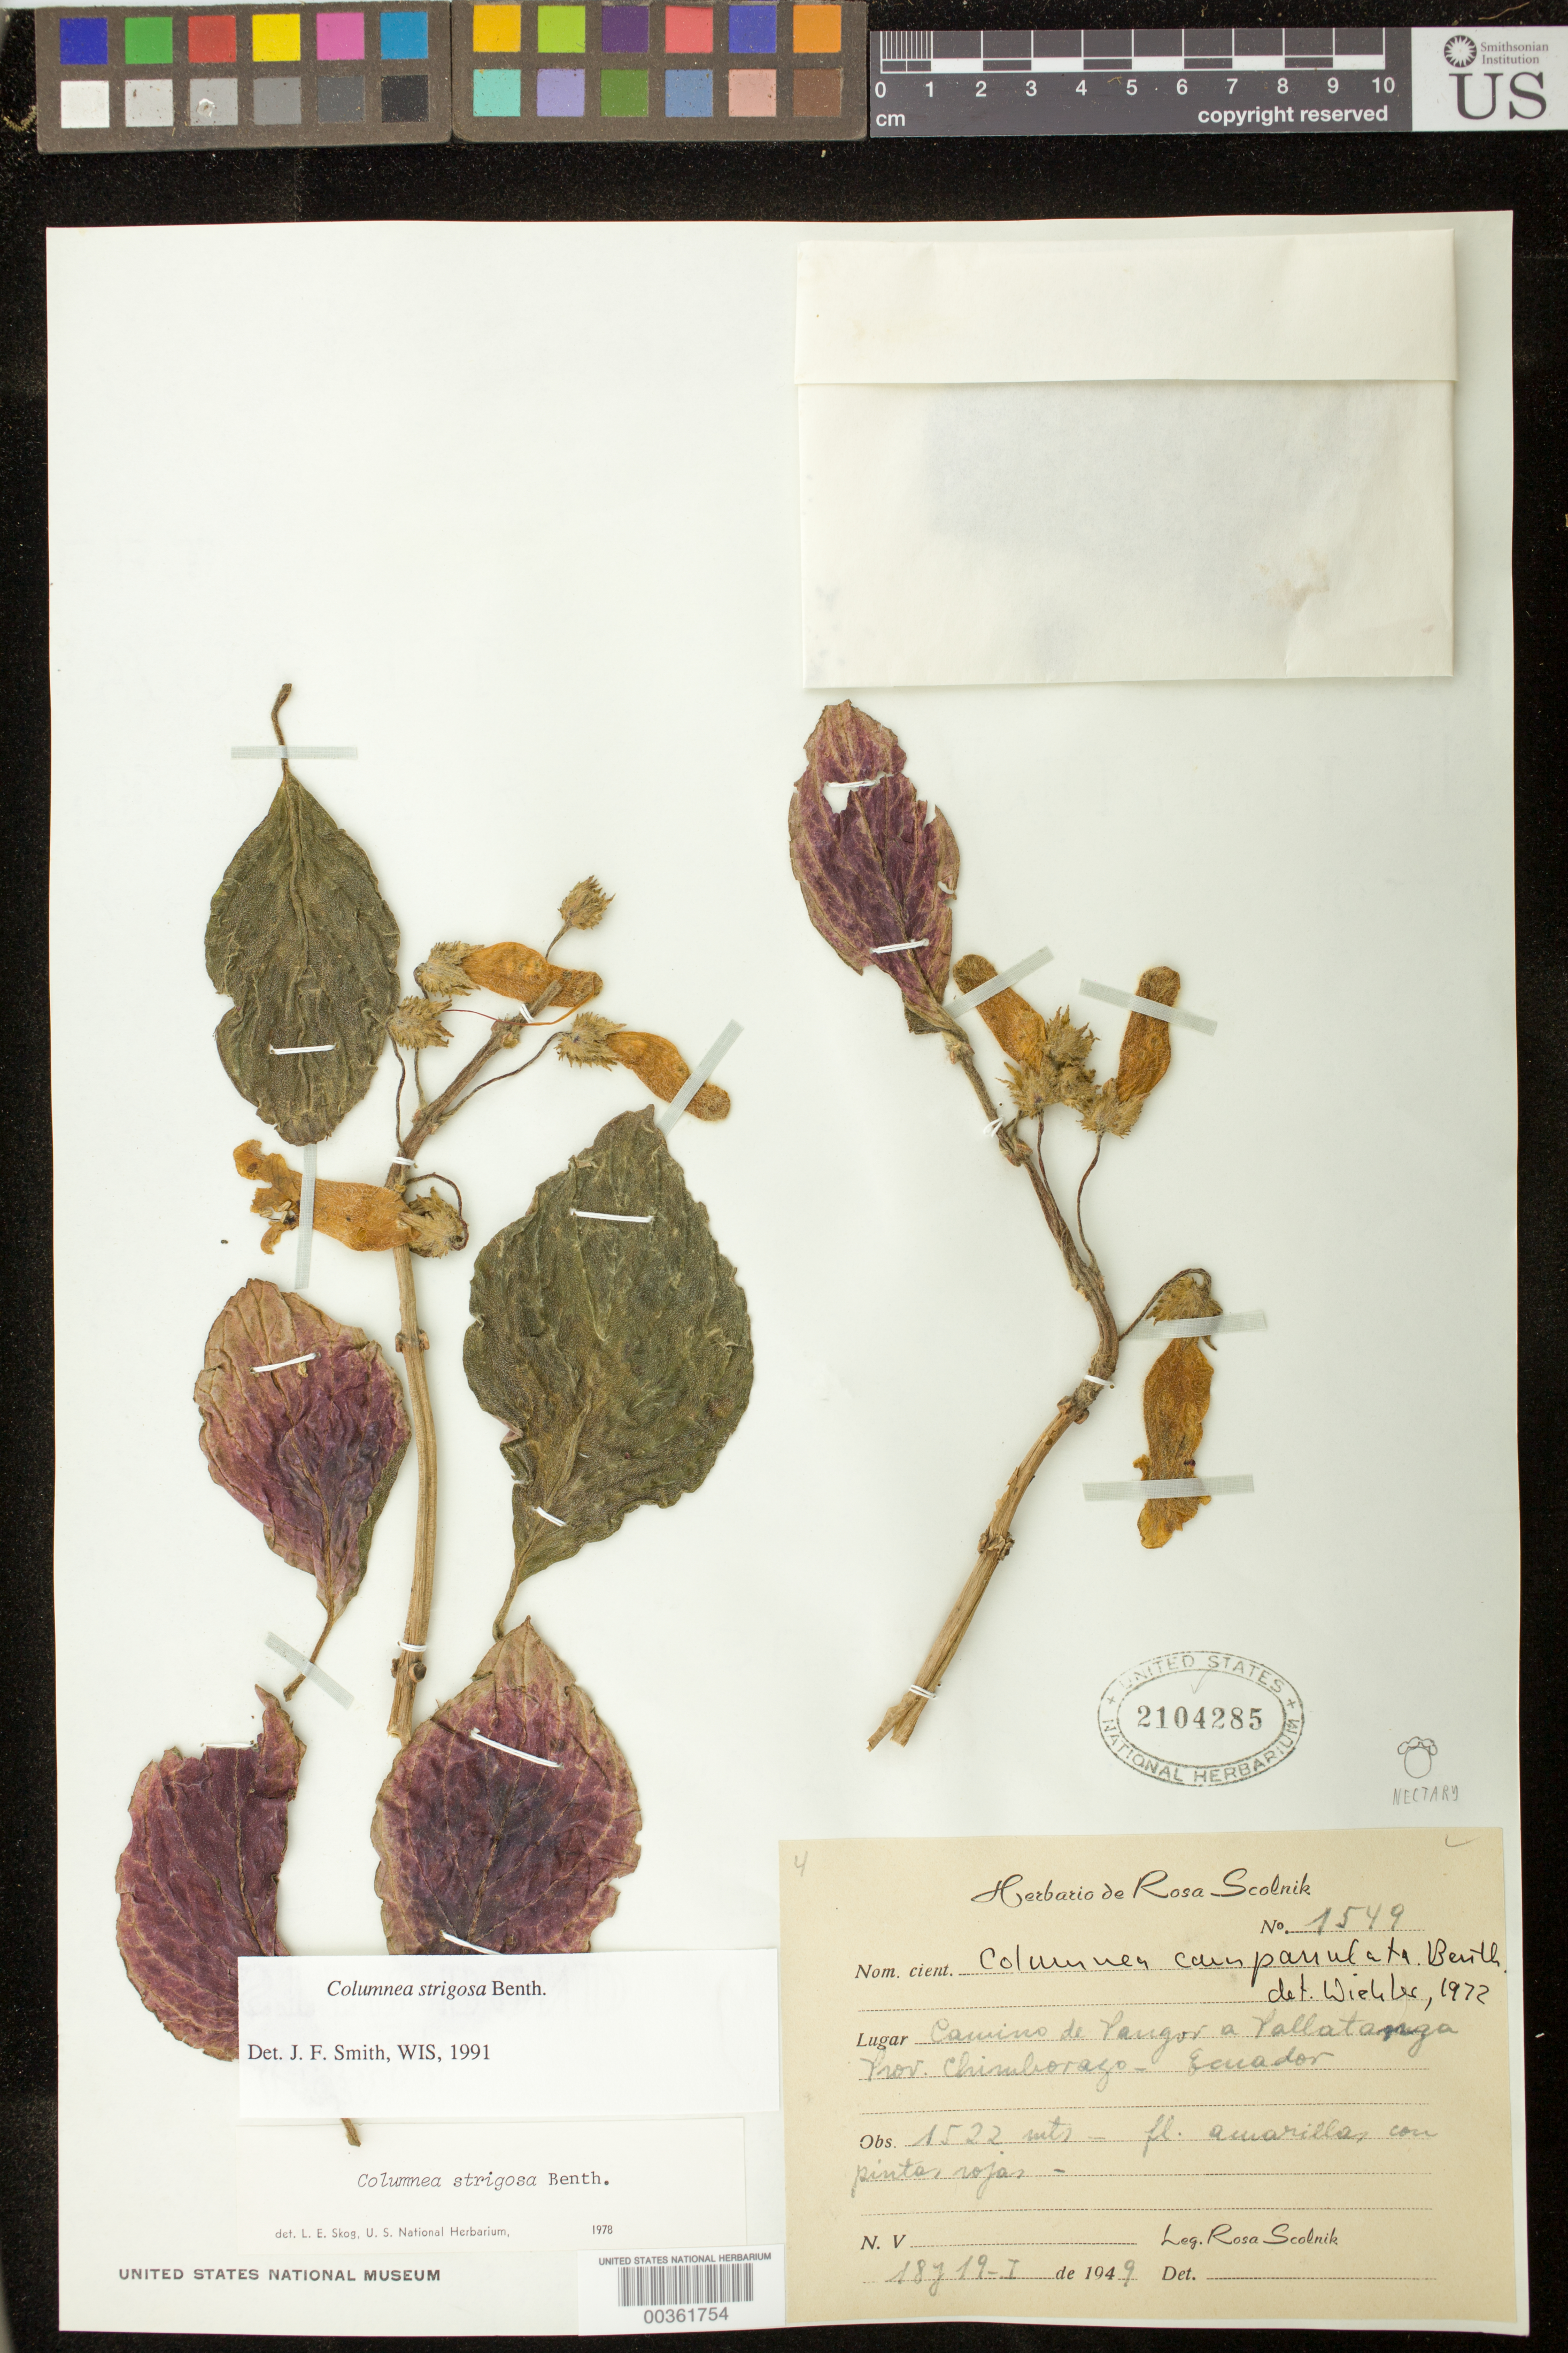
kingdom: Plantae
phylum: Tracheophyta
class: Magnoliopsida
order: Lamiales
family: Gesneriaceae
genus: Columnea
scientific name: Columnea strigosa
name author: Benth.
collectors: R. Scolnik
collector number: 1549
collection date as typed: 18-19 Jan 1949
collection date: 1949-01-18/1949-01-19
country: Ecuador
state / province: Chimborazo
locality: Camino de Pangor a Pallatanga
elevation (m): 1522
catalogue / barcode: US 2104285